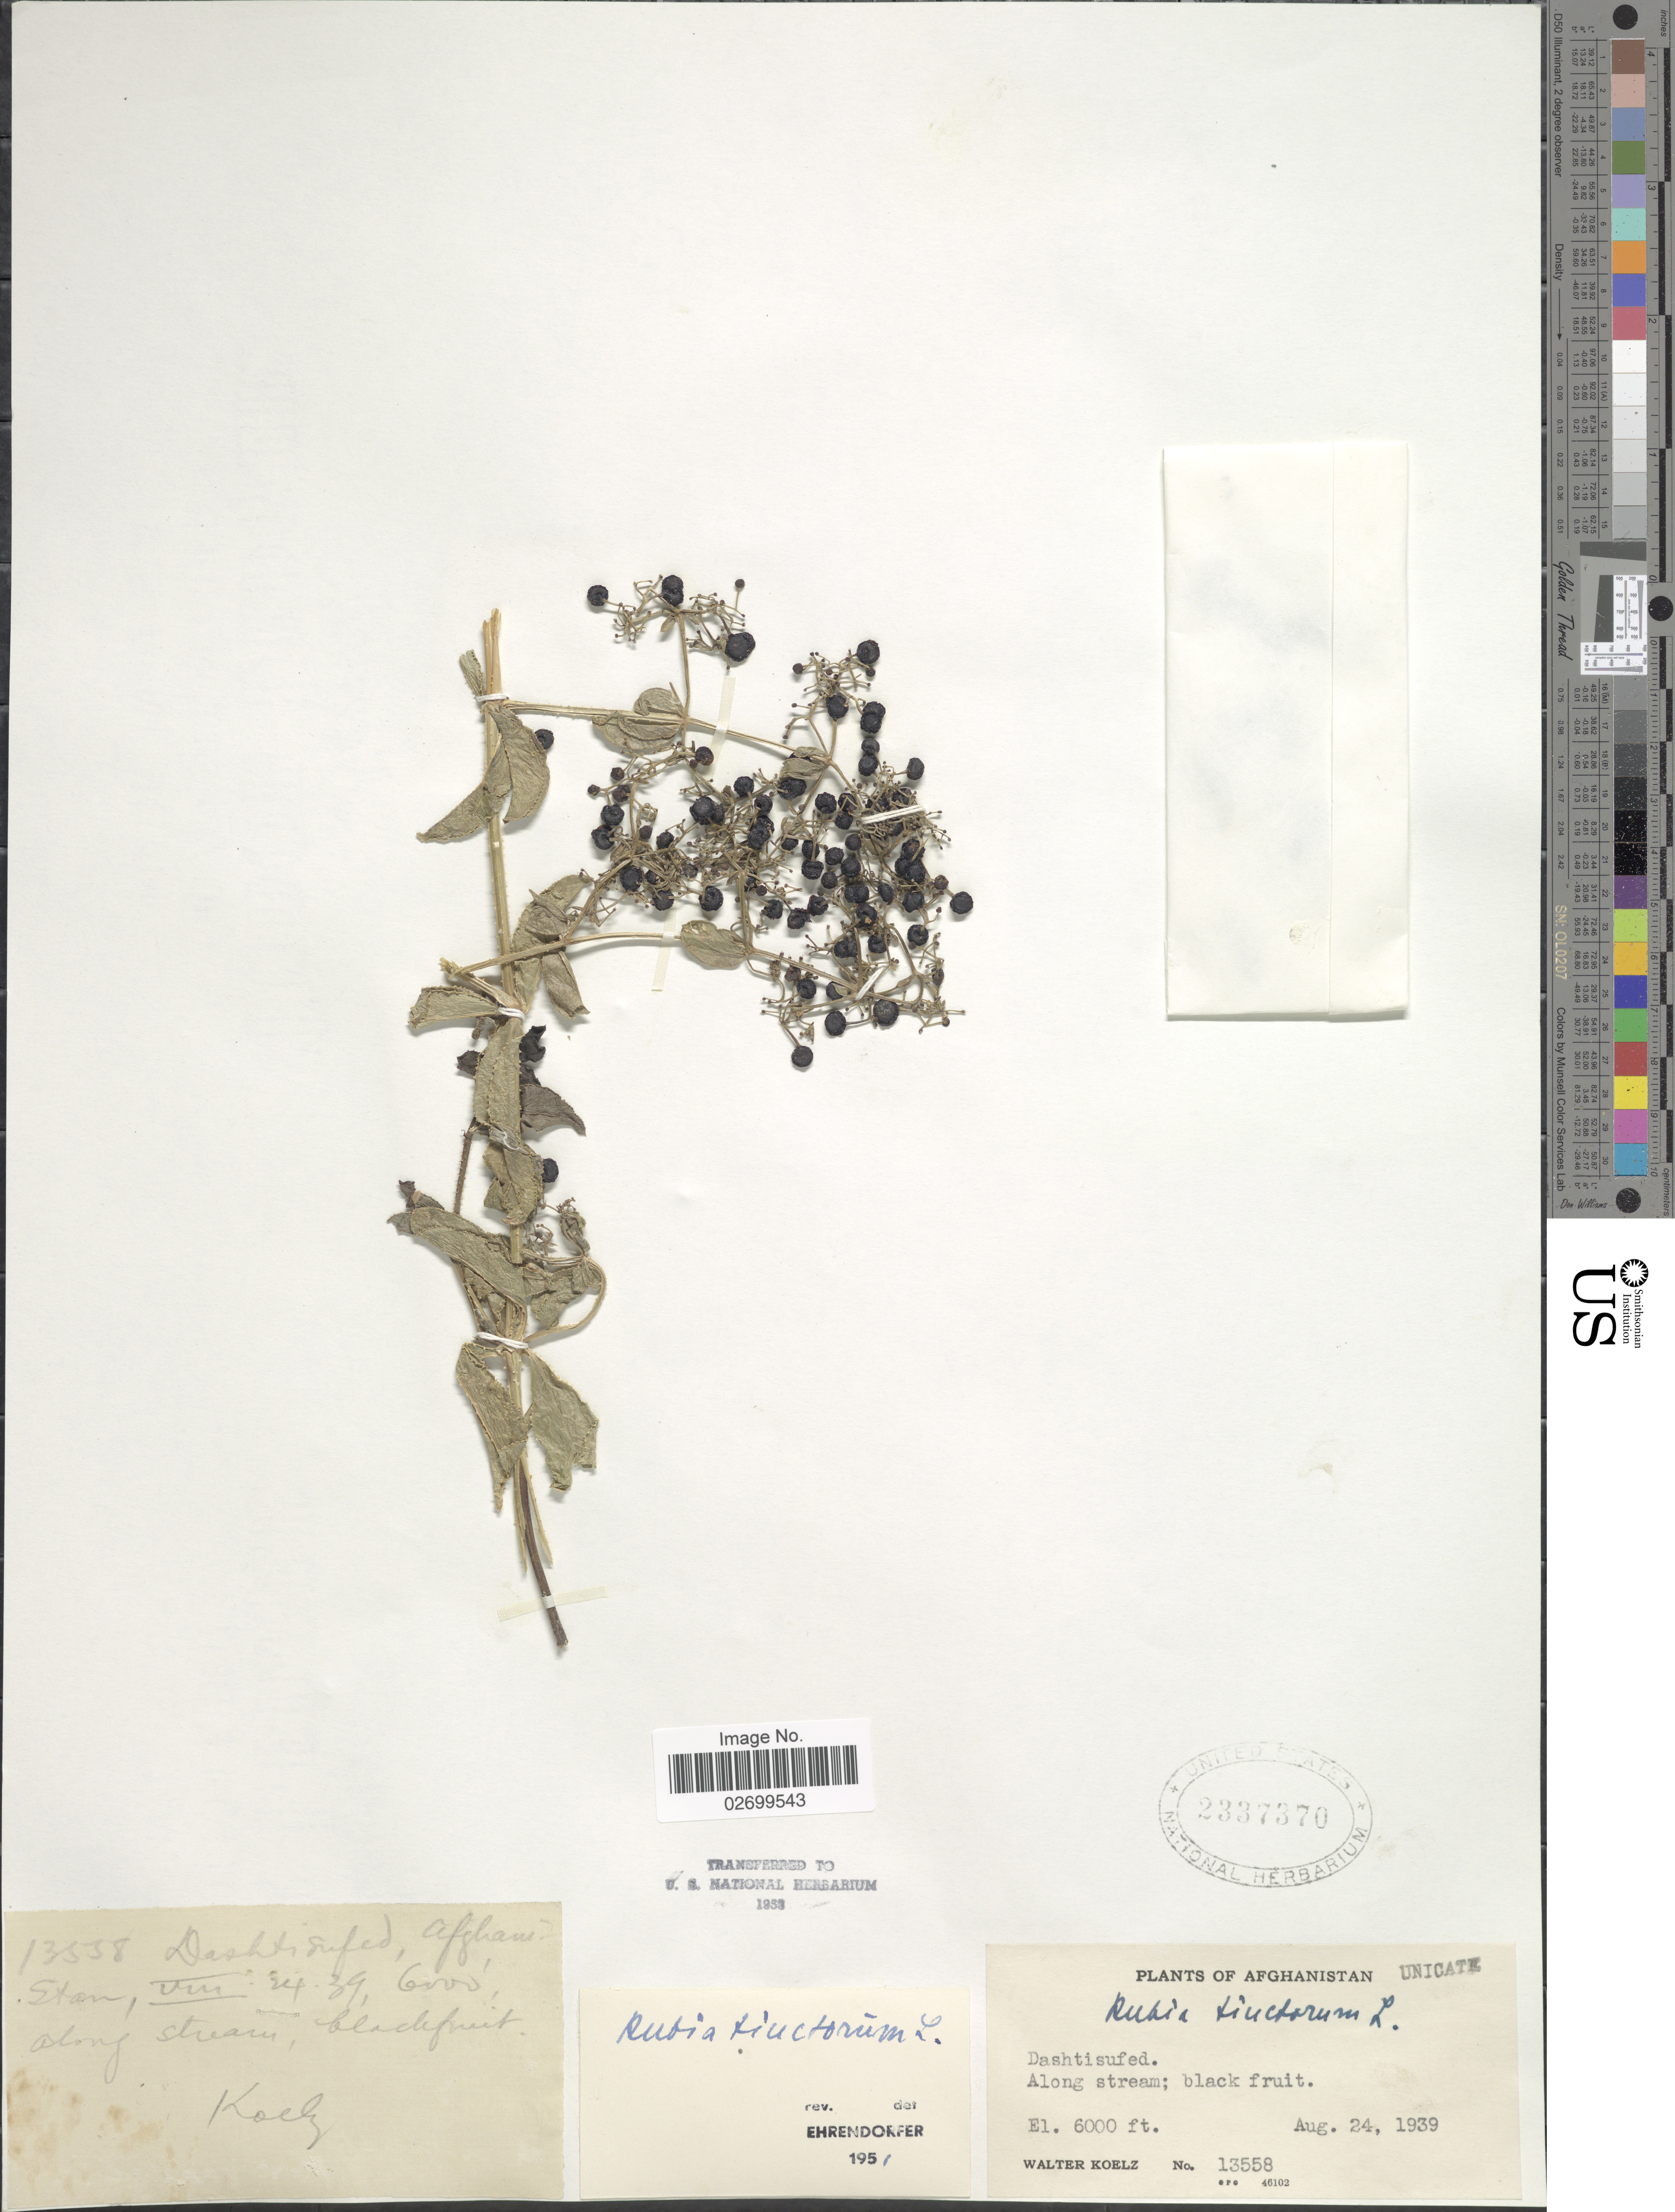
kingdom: Plantae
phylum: Tracheophyta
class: Magnoliopsida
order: Gentianales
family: Rubiaceae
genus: Rubia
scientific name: Rubia tinctorum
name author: L.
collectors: W. N. Koelz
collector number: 13558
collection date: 1939-08-24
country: Afghanistan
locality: Dashtisufed, along stream.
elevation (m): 1829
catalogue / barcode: US 2337370